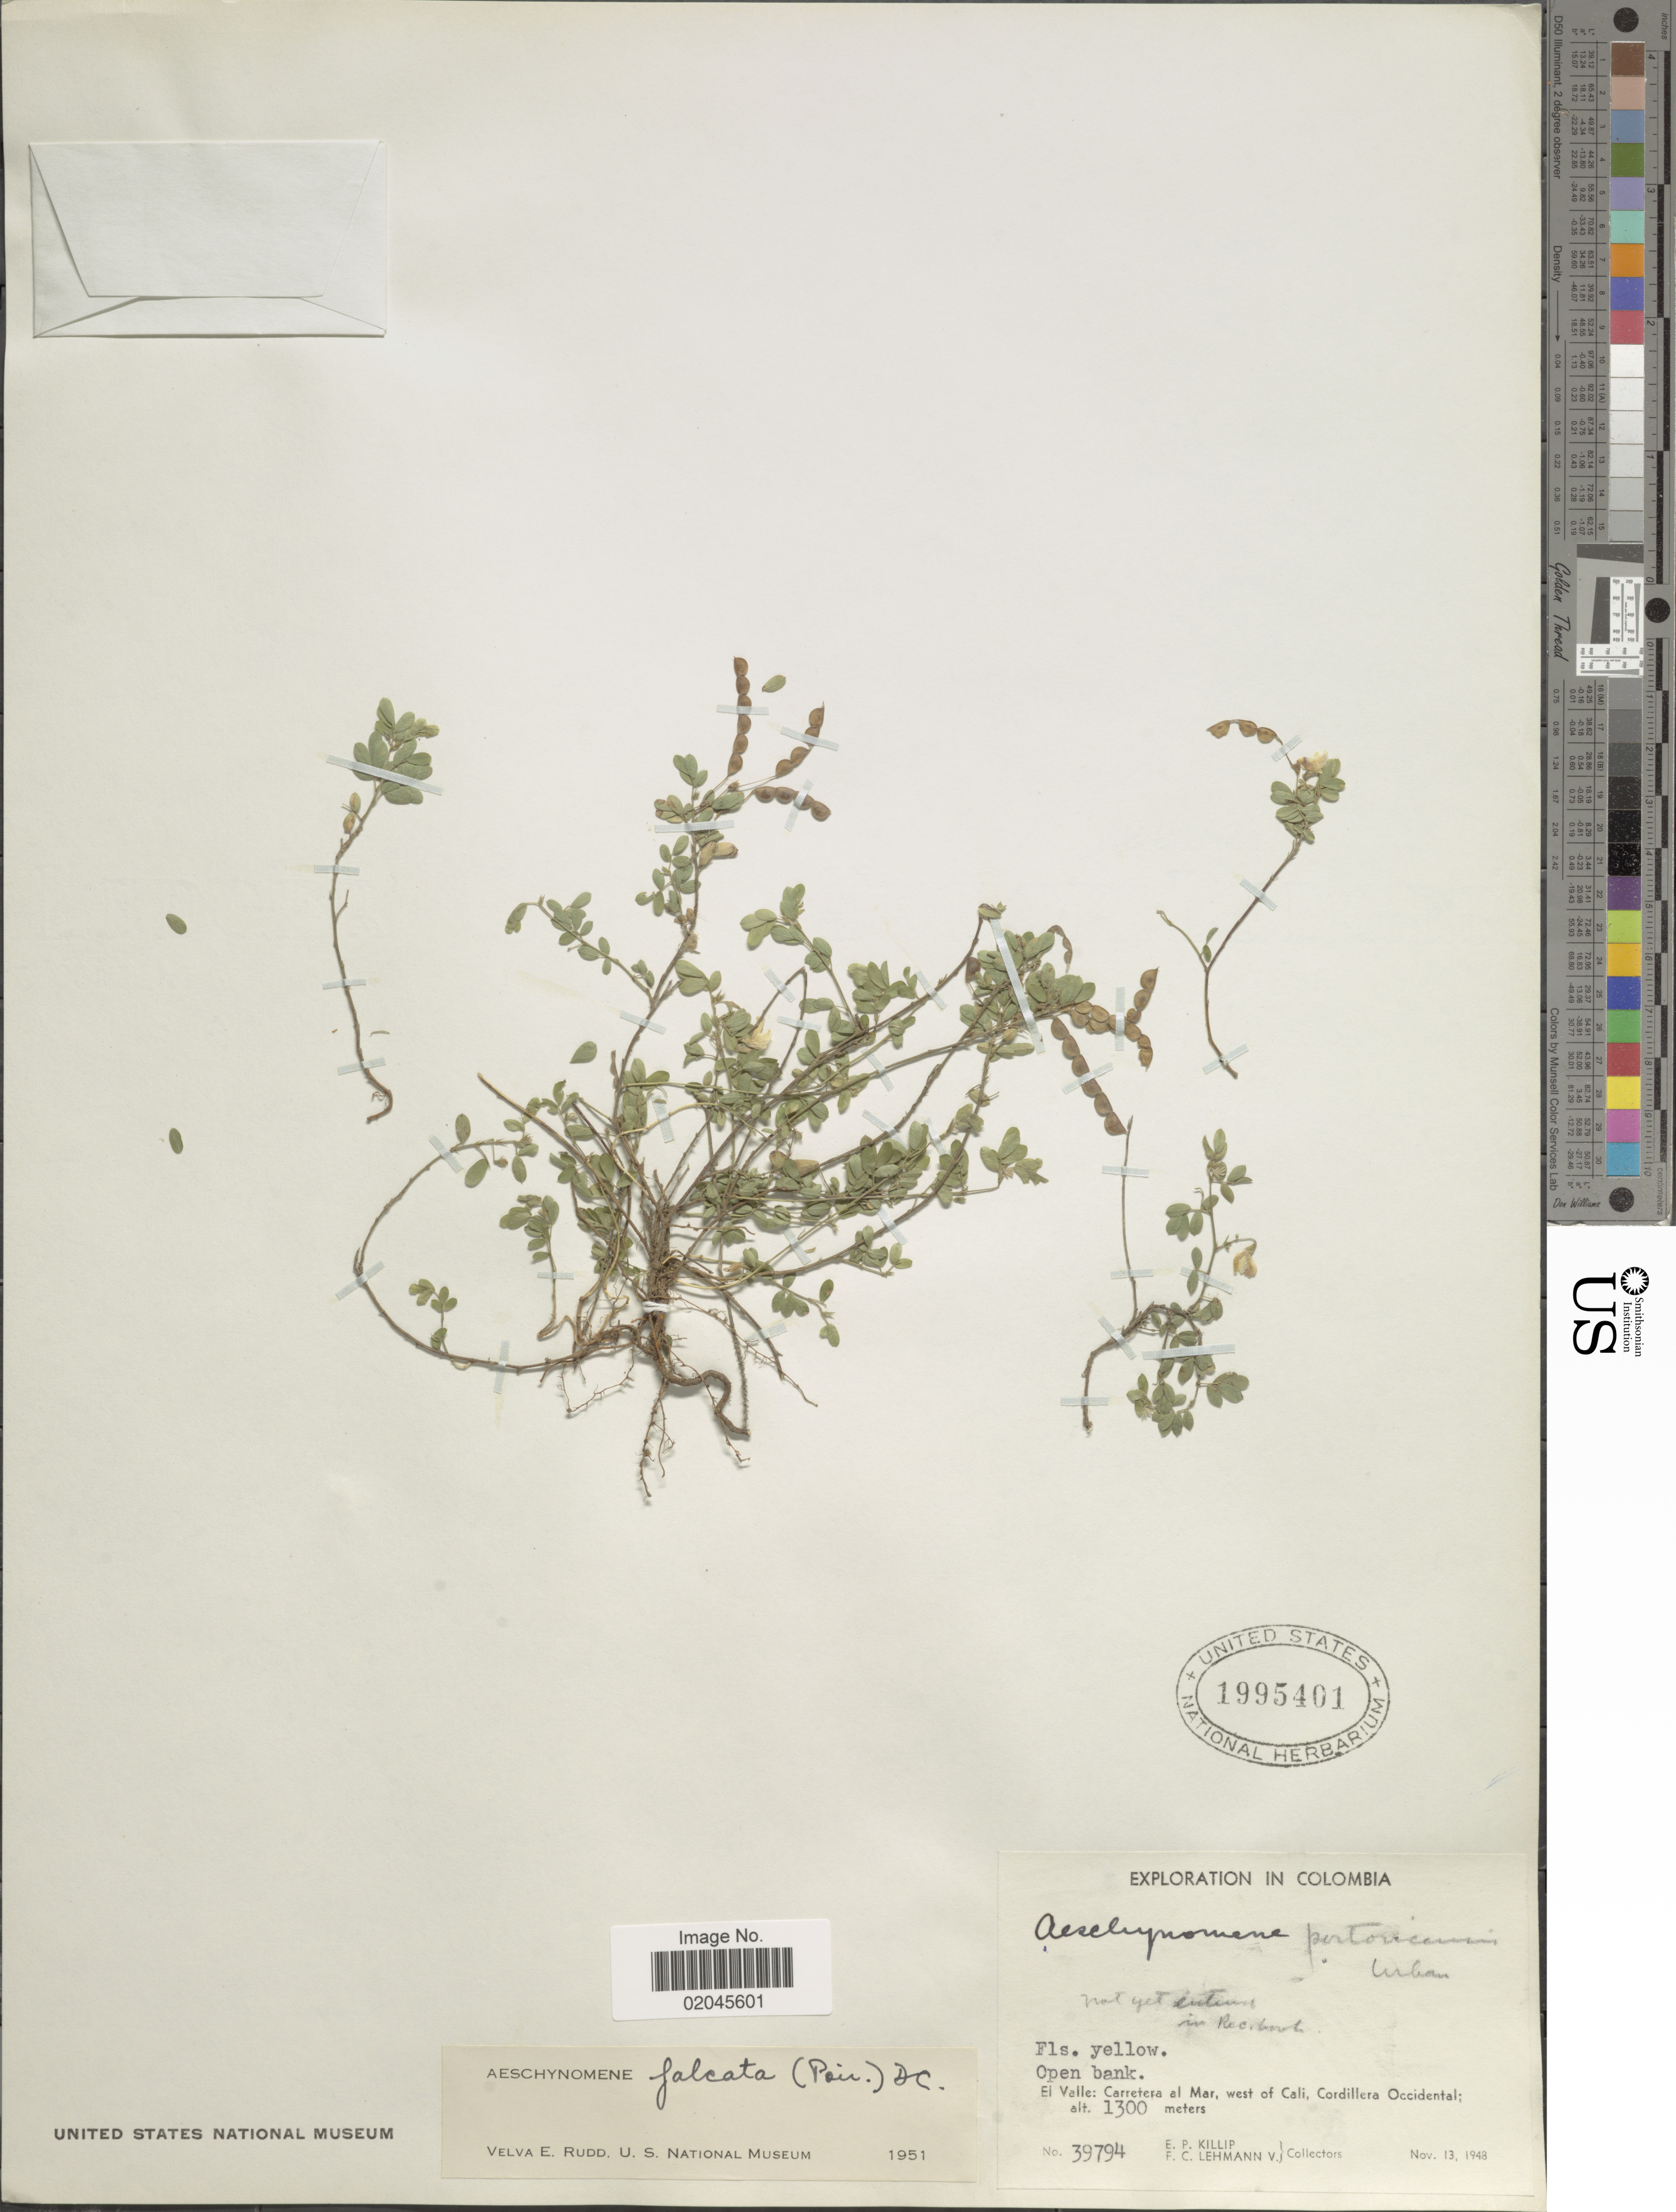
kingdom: Plantae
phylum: Tracheophyta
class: Magnoliopsida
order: Fabales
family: Fabaceae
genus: Aeschynomene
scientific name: Aeschynomene falcata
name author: (Poir.) DC.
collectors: E. P. Killip & F. C. Lehmann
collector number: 39794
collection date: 1948-11-13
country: Colombia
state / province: Valle del Cauca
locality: El Valle: Carretera al Mar, west of Cali, Cordillera Occidental, open bank.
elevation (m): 1300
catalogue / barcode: US 1995401